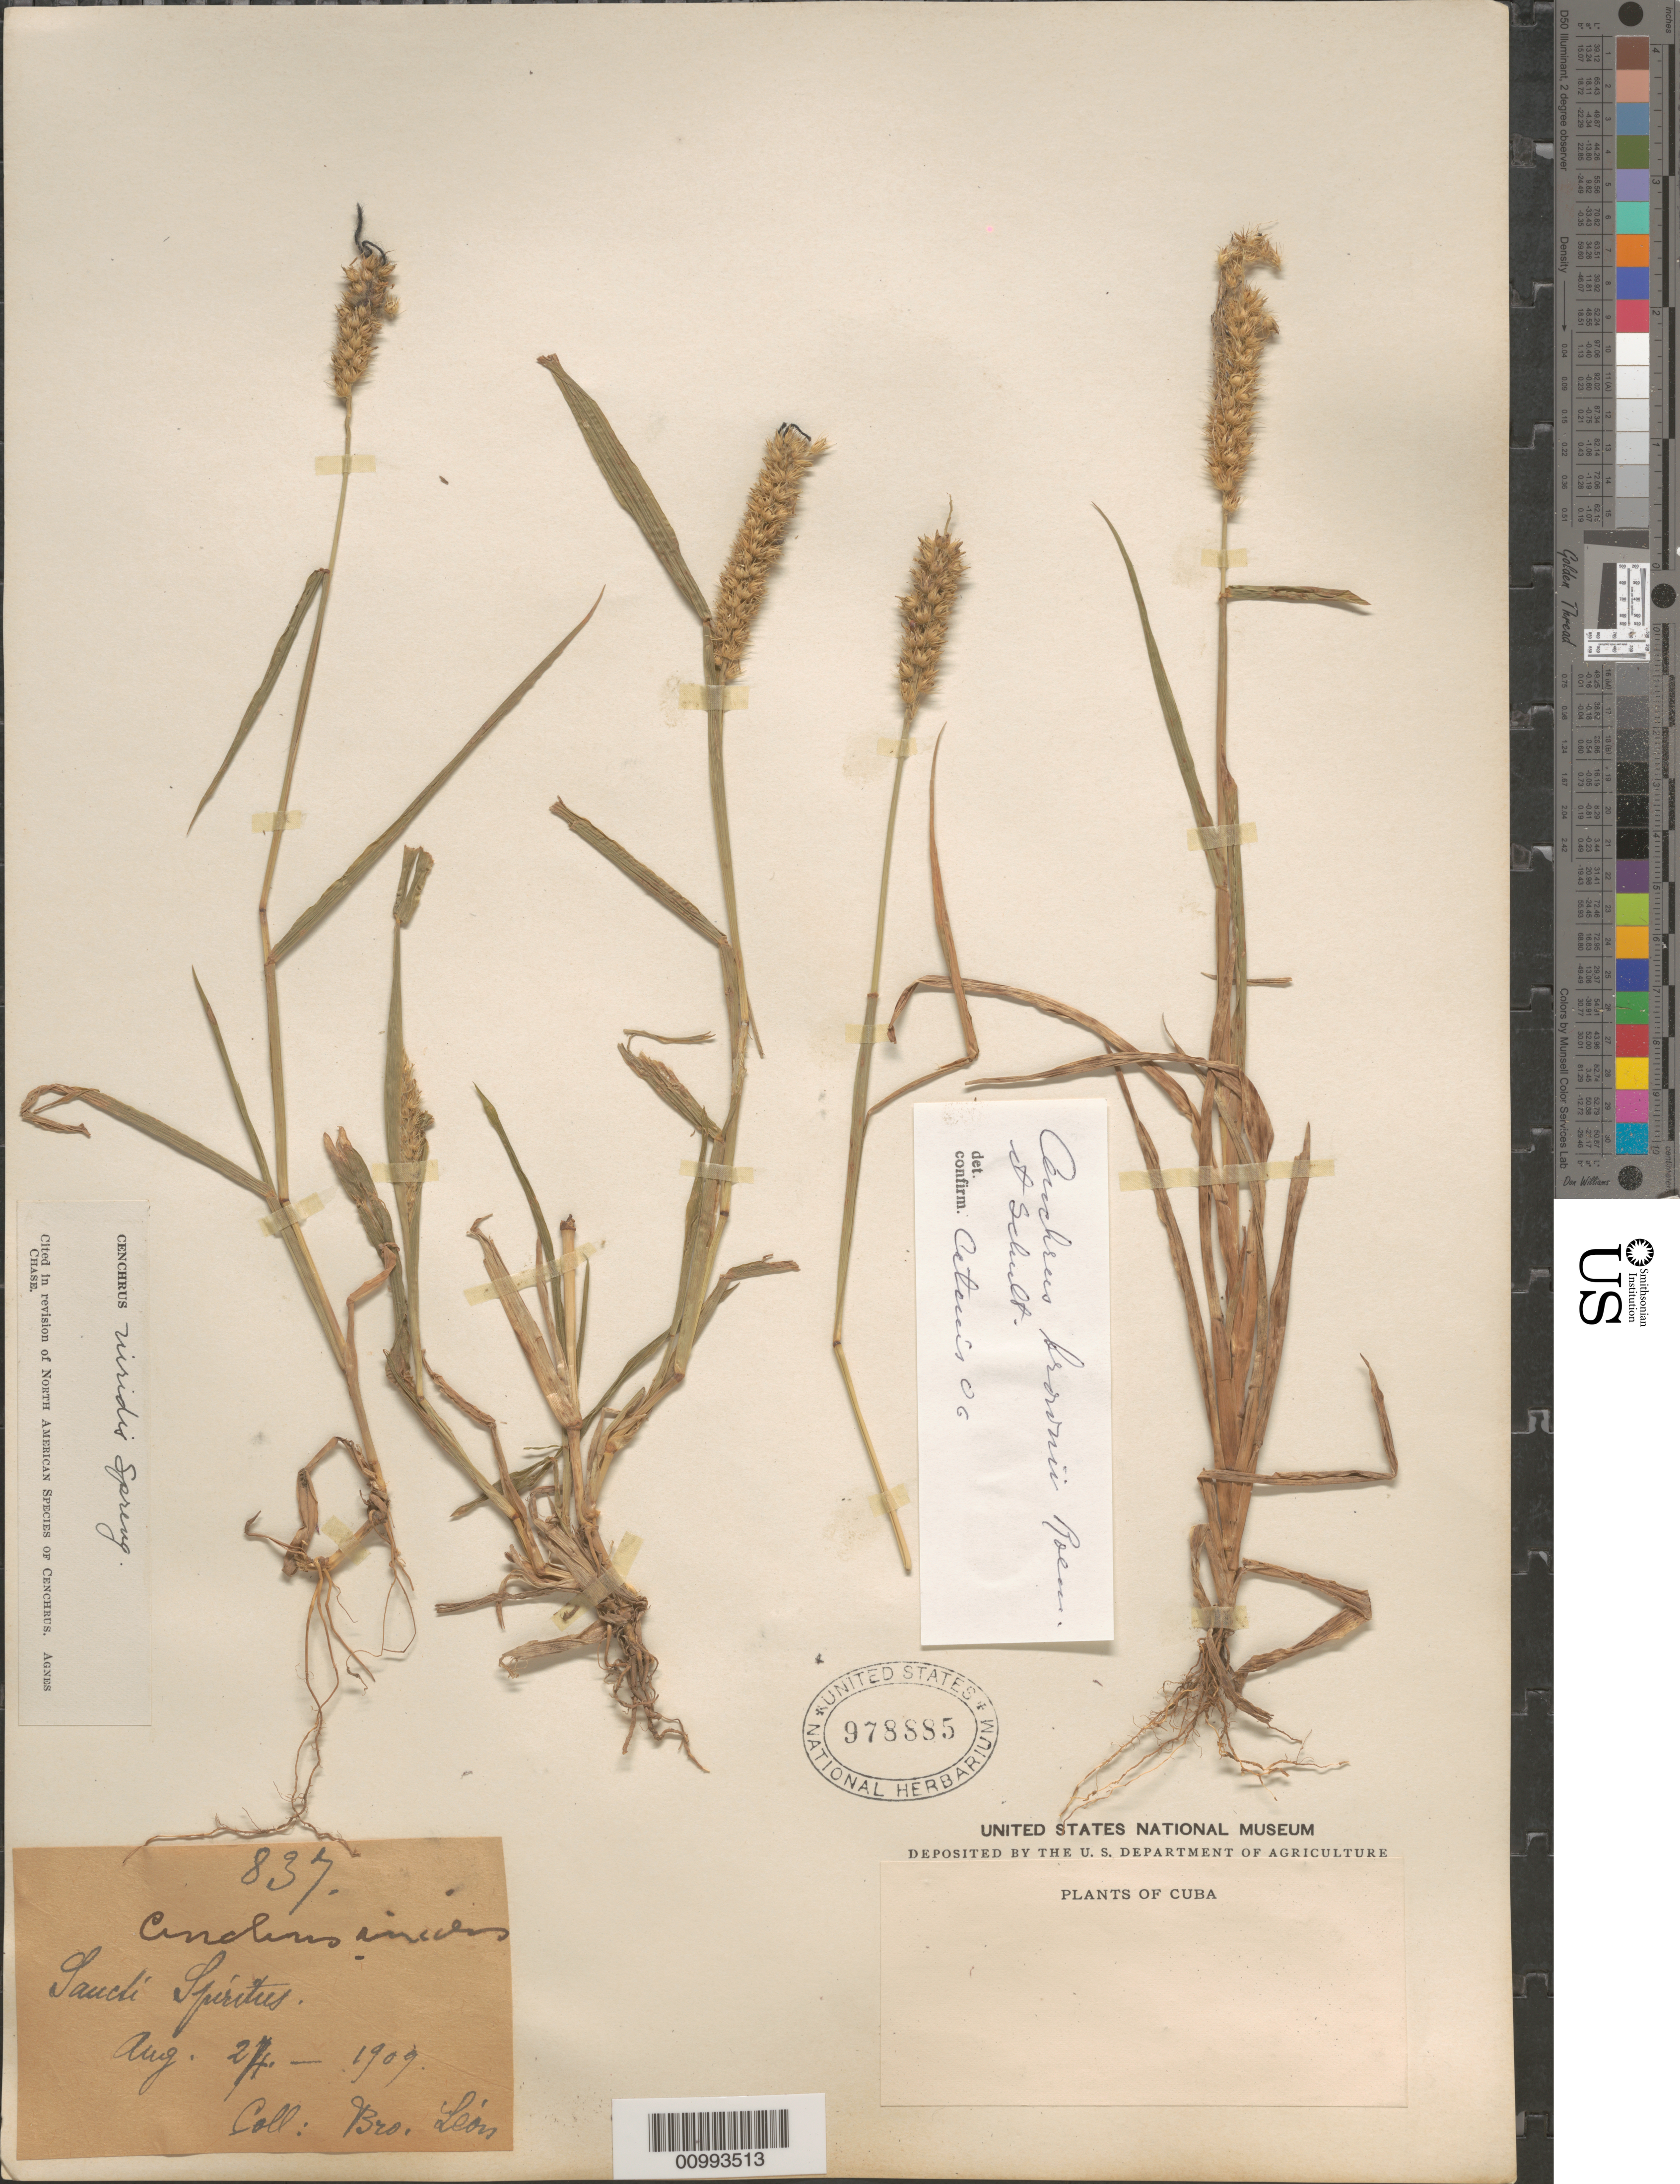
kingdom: Plantae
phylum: Tracheophyta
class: Liliopsida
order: Poales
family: Poaceae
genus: Cenchrus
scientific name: Cenchrus brownii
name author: Roem. & Schult.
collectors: Bro. León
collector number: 837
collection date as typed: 24 Aug 1909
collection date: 1909-08-24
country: Cuba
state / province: Sancti Spiritus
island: Cuba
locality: Sancti Spiritus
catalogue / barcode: US 978885